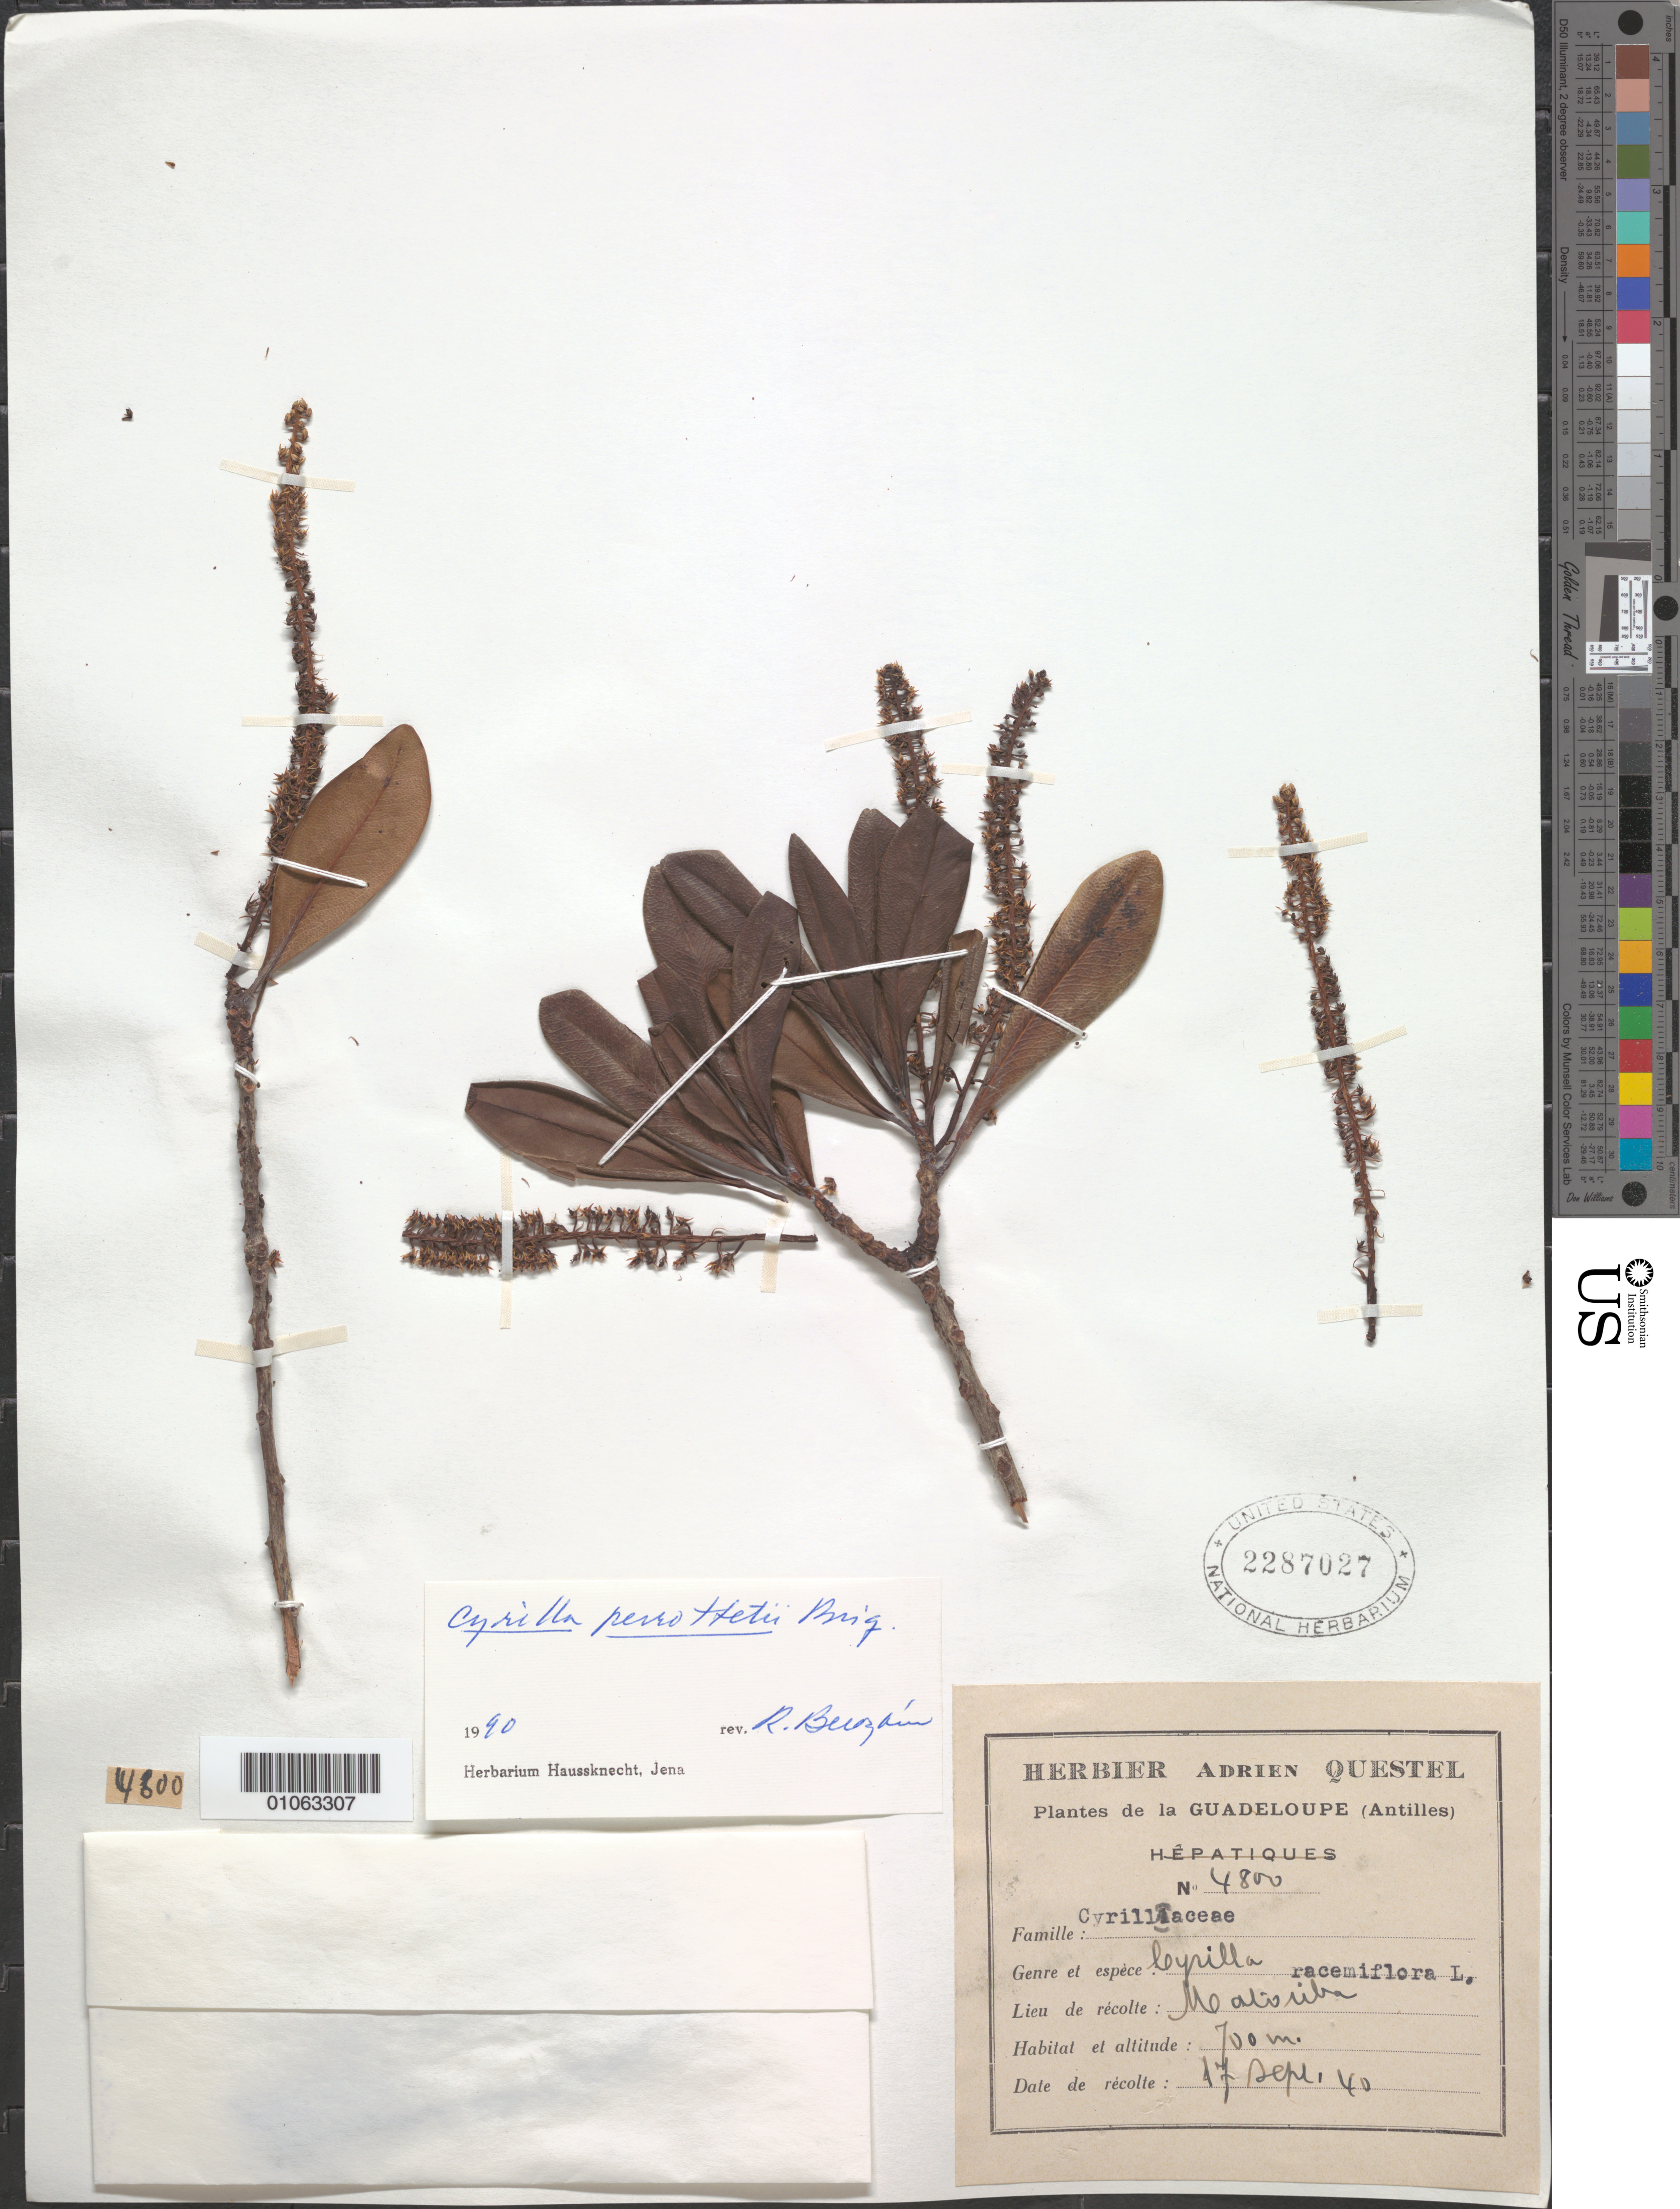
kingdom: Plantae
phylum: Tracheophyta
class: Magnoliopsida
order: Ericales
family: Cyrillaceae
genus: Cyrilla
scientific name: Cyrilla perrottetii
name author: Briq.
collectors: A. Questel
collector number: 4800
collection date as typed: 17 Sep 1940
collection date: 1940-09-17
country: Guadeloupe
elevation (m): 700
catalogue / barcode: US 2287027